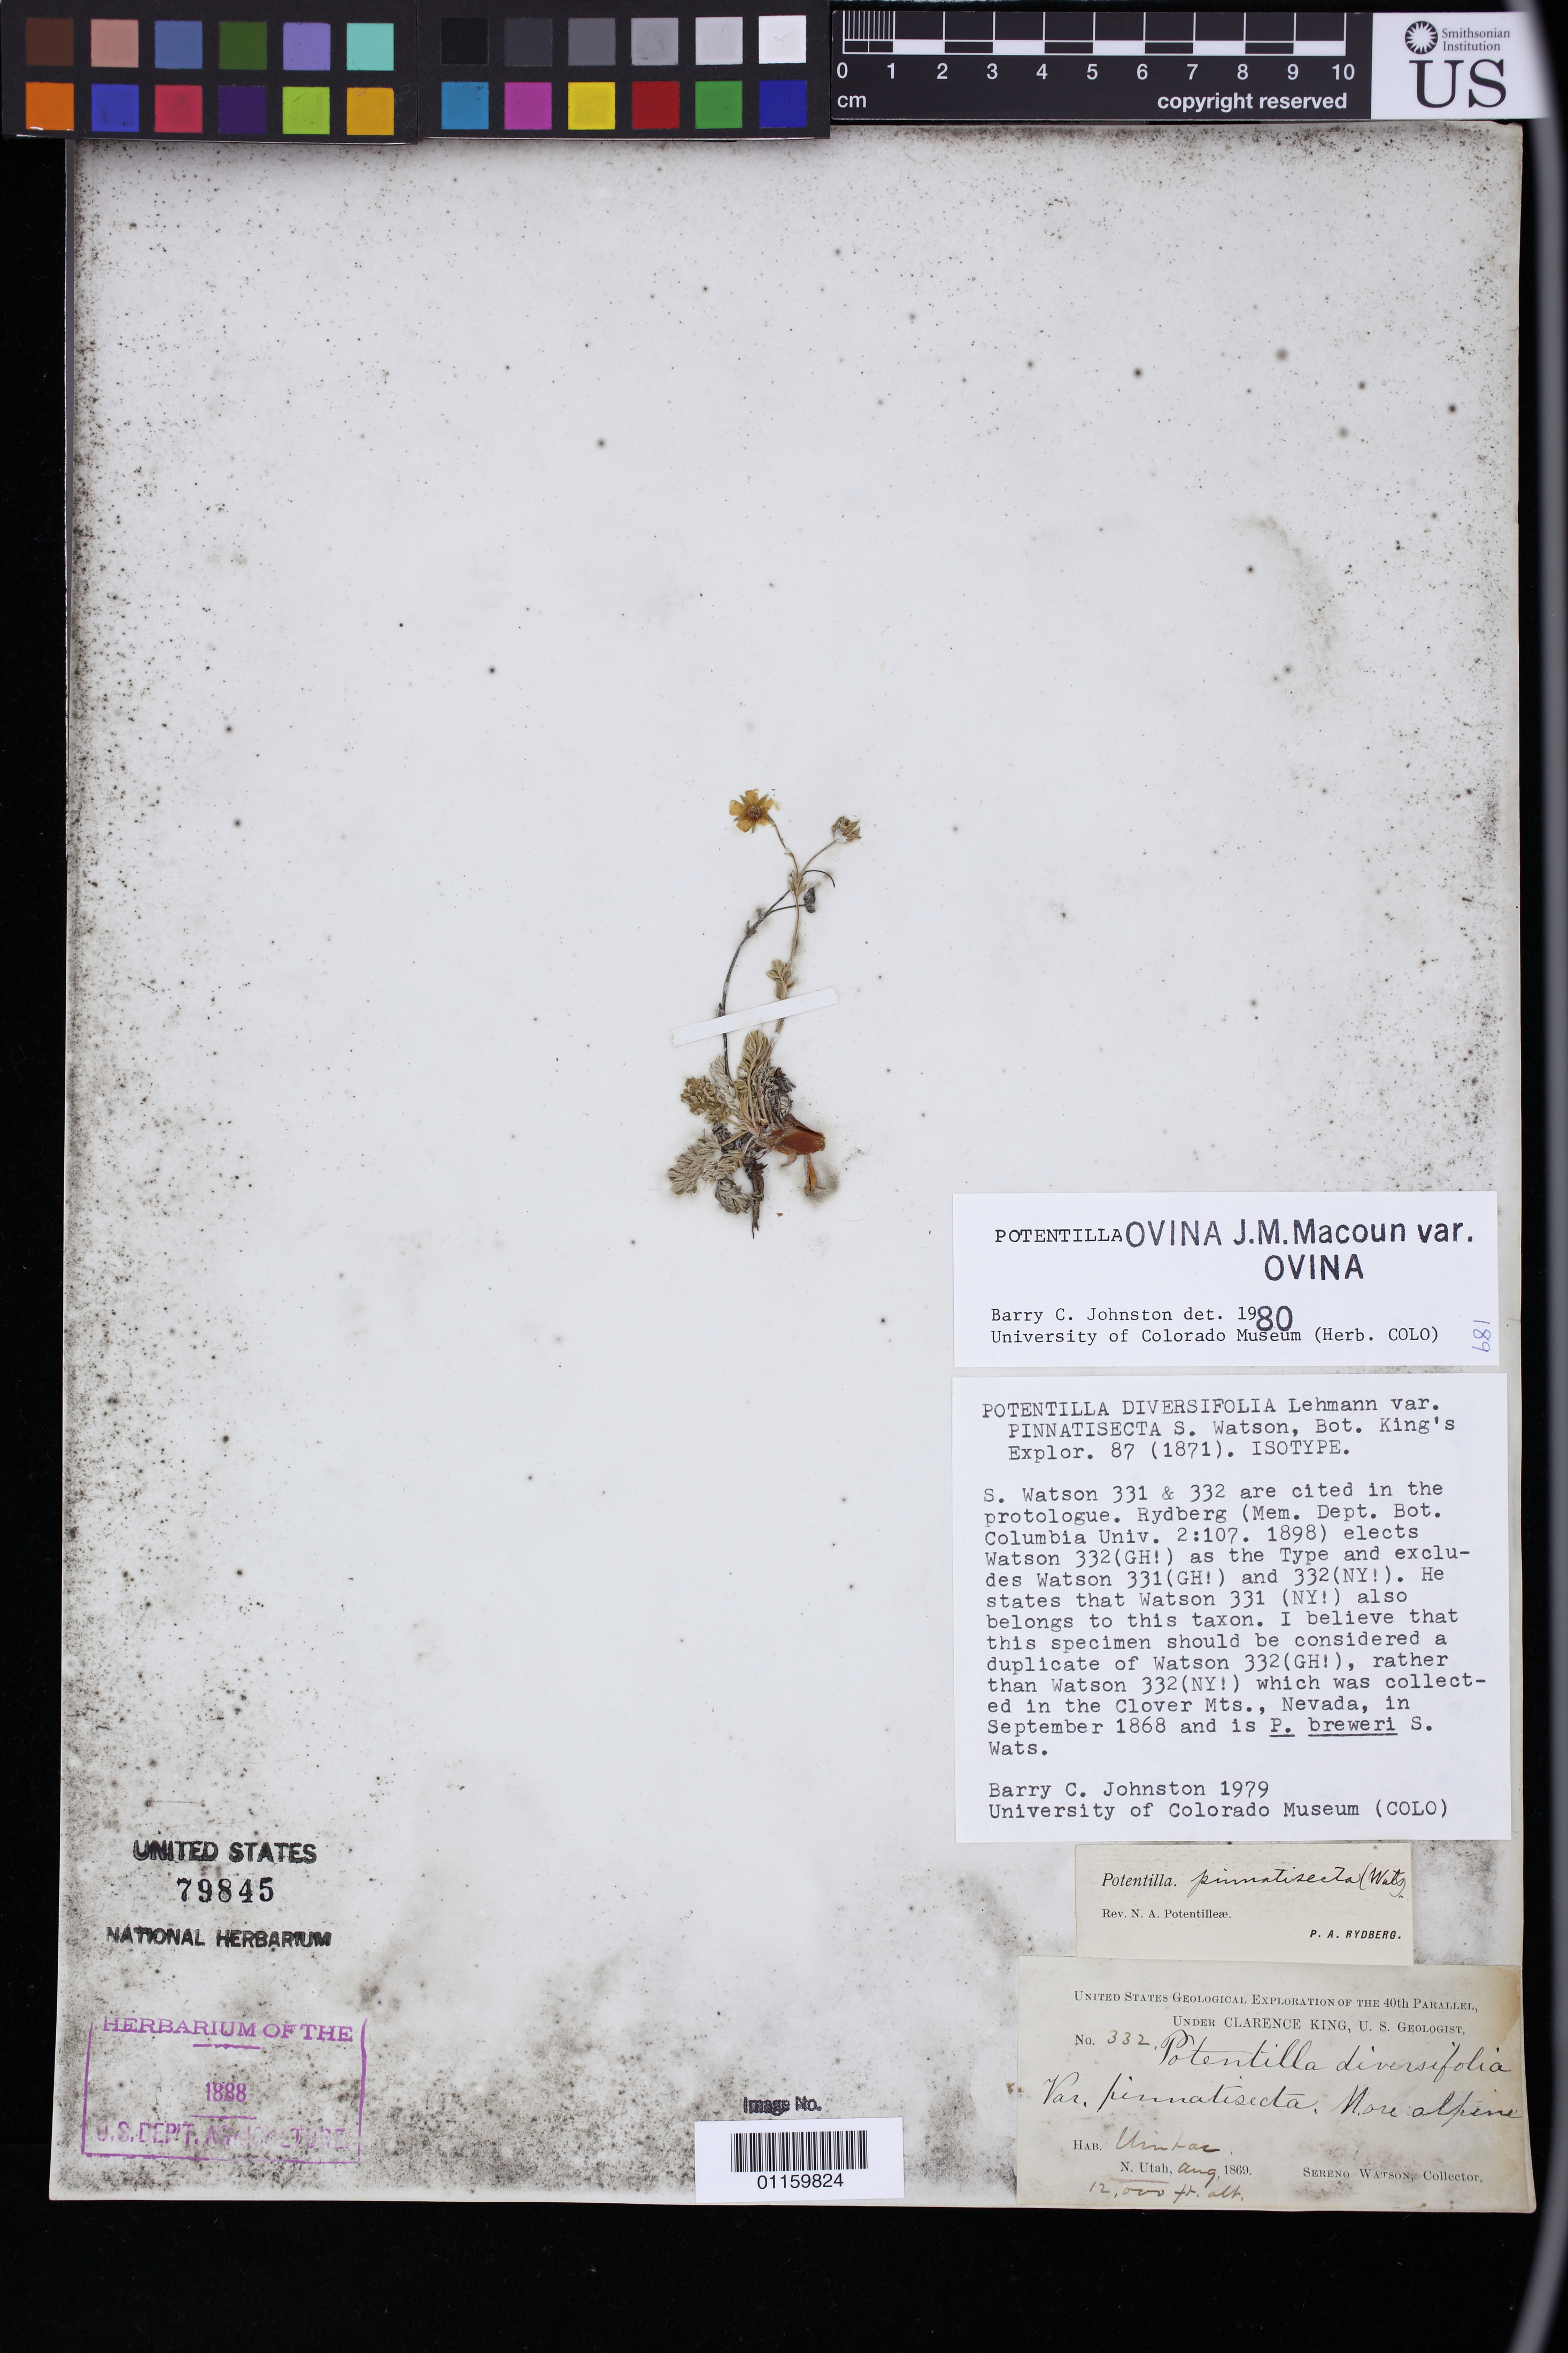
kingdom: Plantae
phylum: Tracheophyta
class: Magnoliopsida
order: Rosales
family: Rosaceae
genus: Potentilla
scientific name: Potentilla diversifolia var. pinnatisecta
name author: S. Watson in C. King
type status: Syntype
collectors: S. Watson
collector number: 332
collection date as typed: Aug 1869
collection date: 1869-08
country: United States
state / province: Utah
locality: Uintas, N.Utah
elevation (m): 3658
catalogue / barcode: US 79845